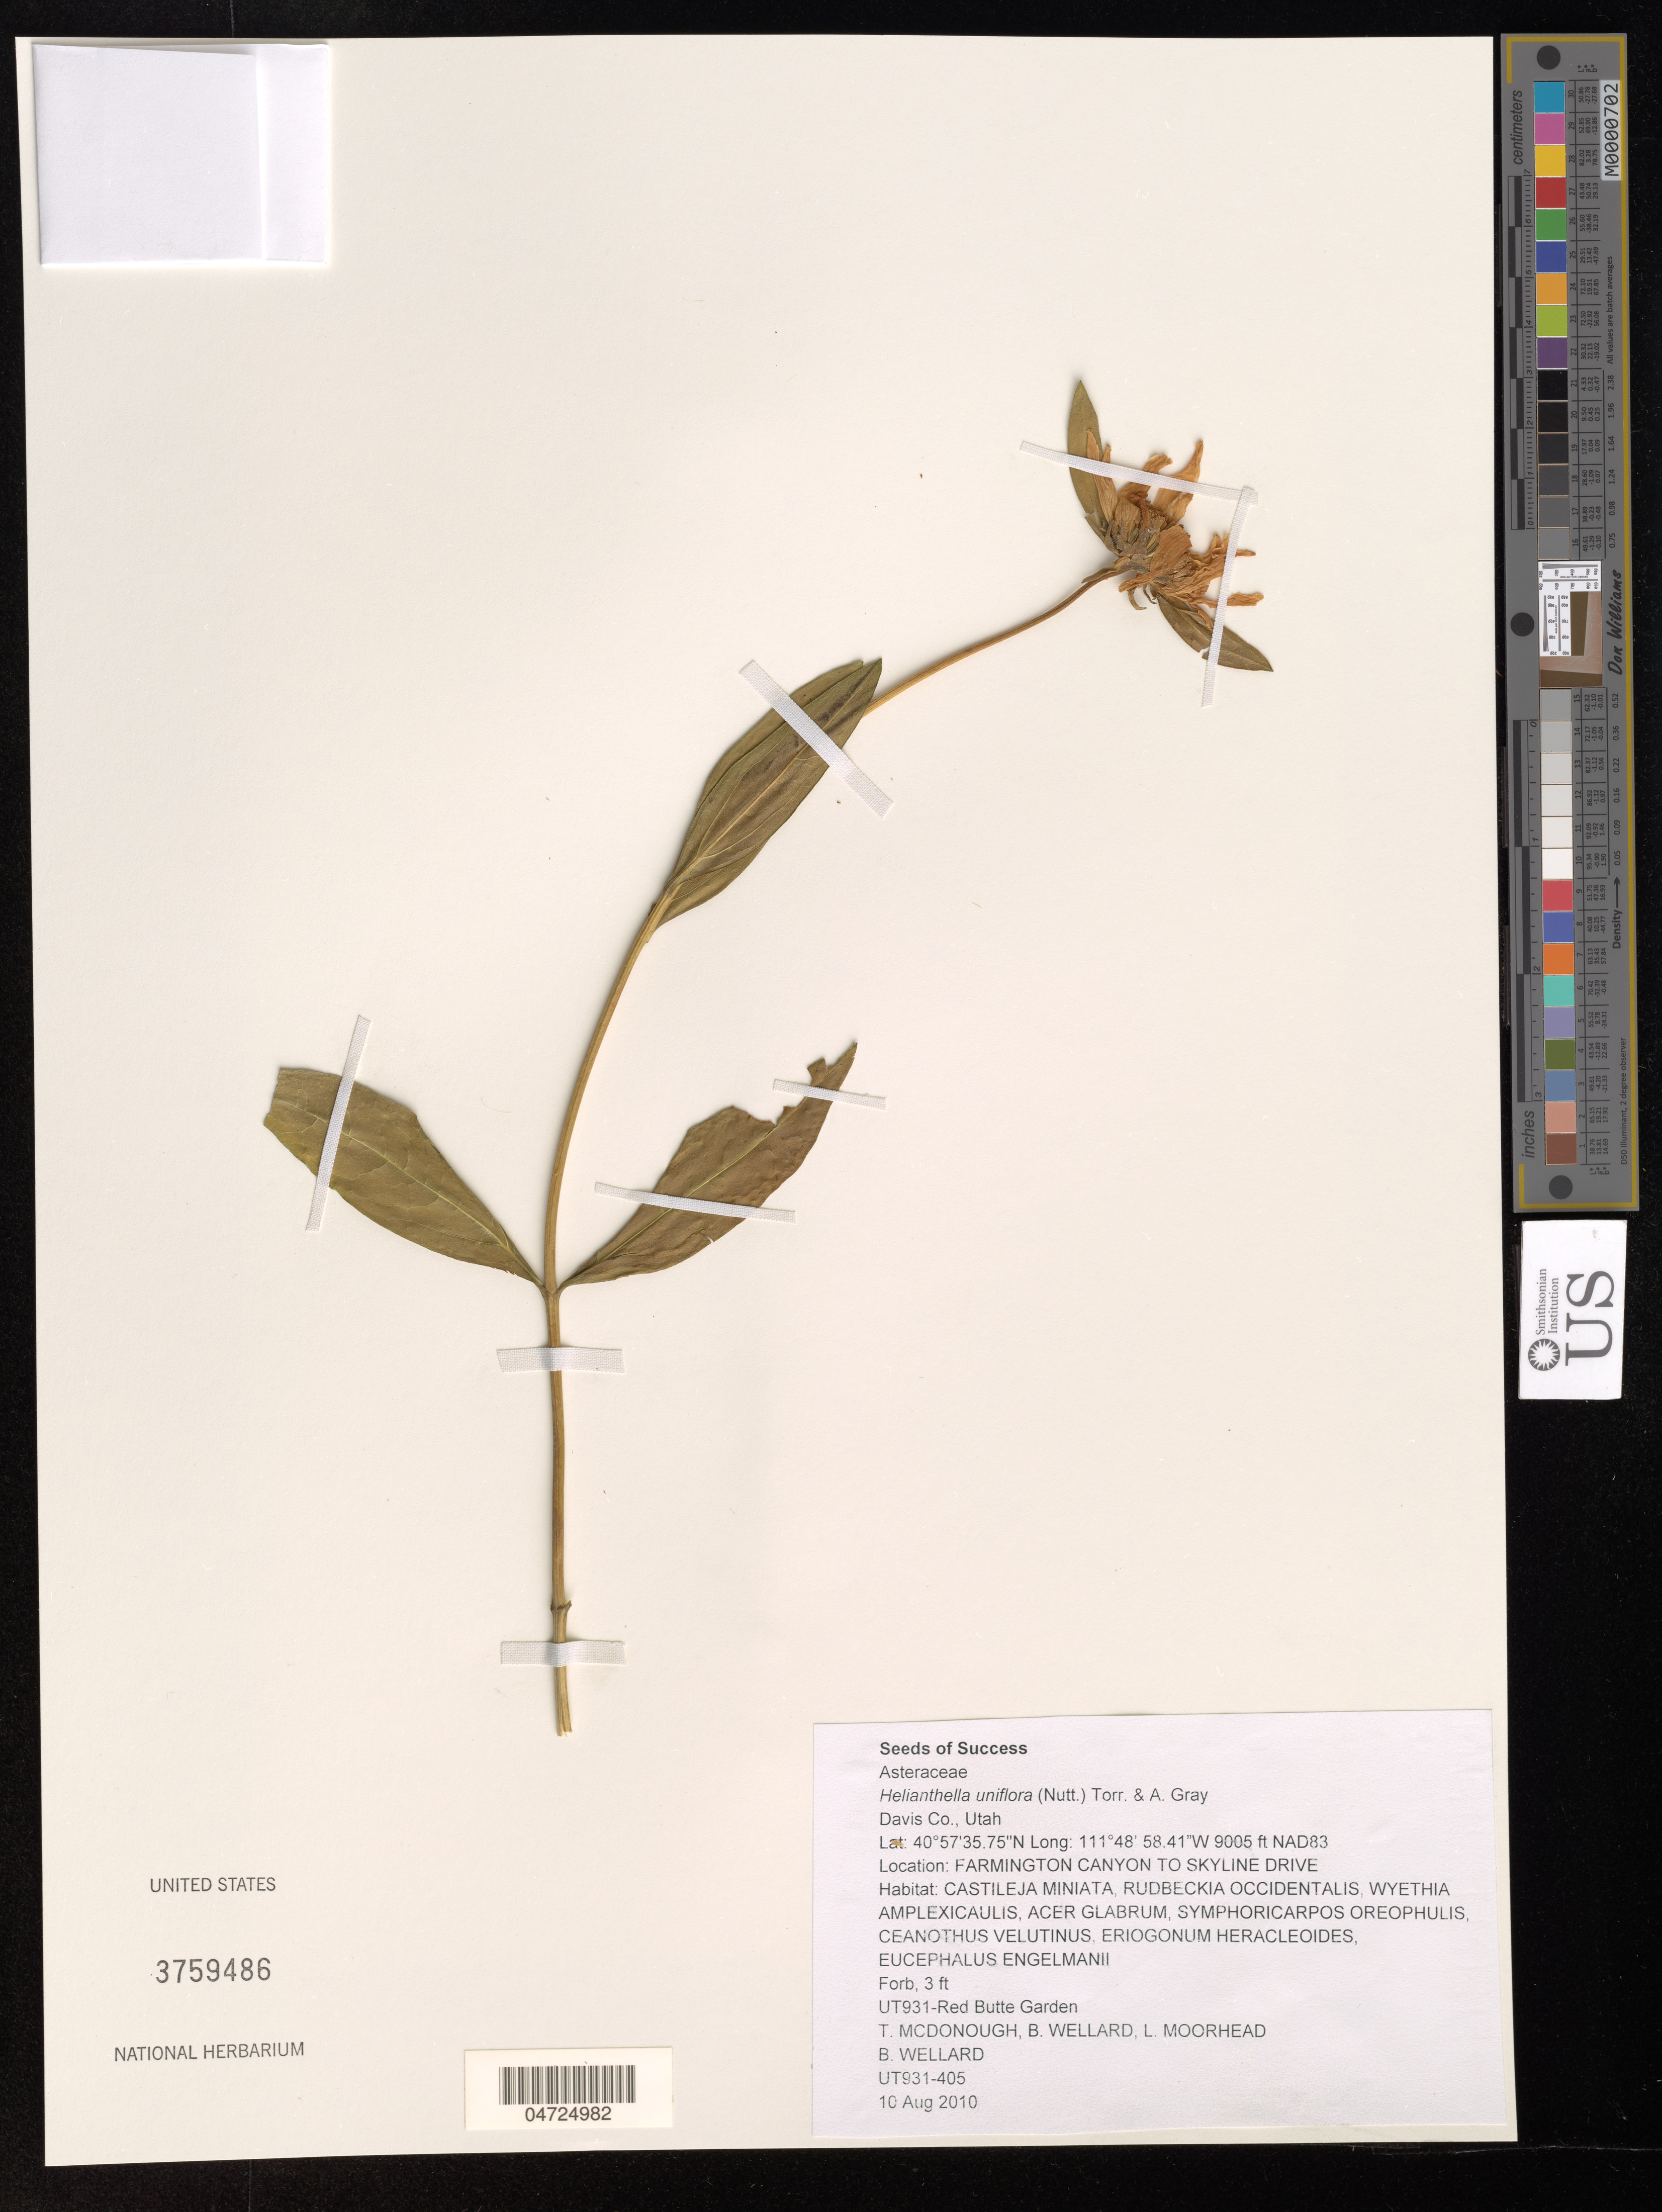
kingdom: Plantae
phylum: Tracheophyta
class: Magnoliopsida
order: Asterales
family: Asteraceae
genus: Helianthella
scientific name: Helianthella uniflora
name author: Torr. & A. Gray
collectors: T. McDonough, B. Wellard & L. Moorhead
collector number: UT931-405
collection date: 2010-08-10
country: United States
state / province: Utah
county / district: Davis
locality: Davis Co. NAD83. Farmington Canyon to Skyline Drive. UT931-Red Butte Garden.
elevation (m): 2745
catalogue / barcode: US 3759486